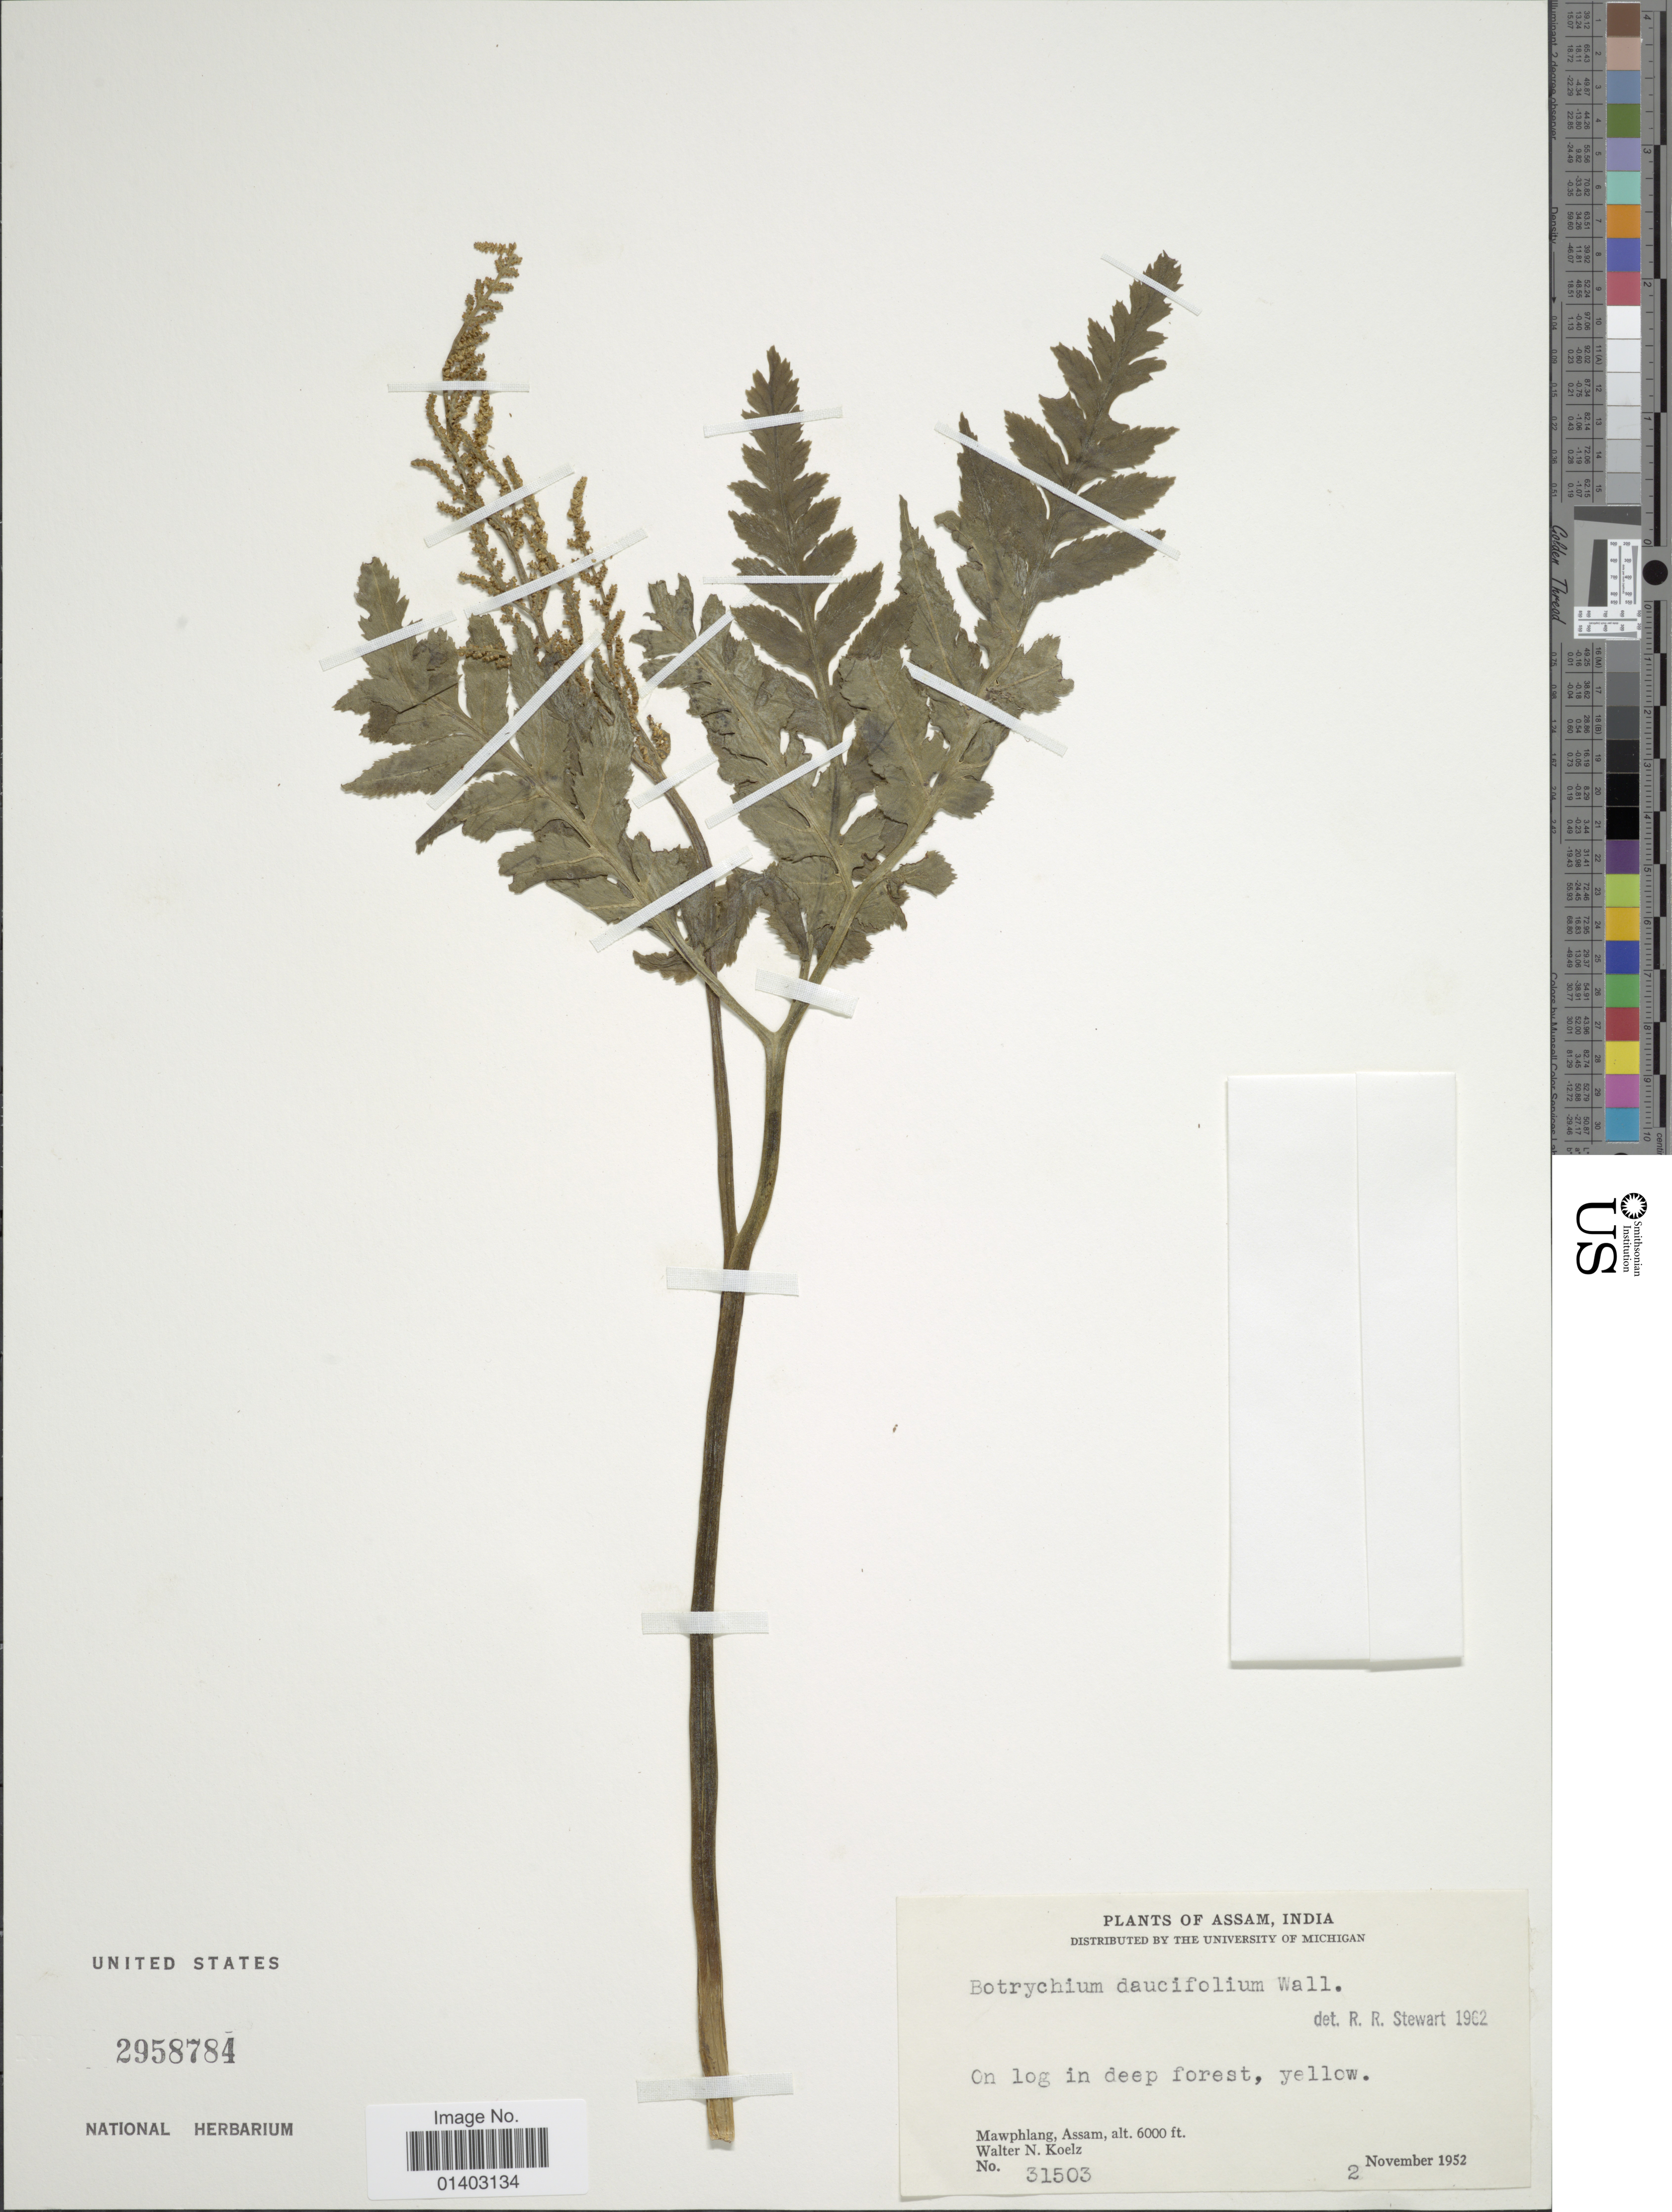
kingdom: Plantae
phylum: Tracheophyta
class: Polypodiopsida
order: Ophioglossales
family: Ophioglossaceae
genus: Botrychium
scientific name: Botrychium daucifolium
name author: (Wall.) Hook. & Grev.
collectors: W. N. Koelz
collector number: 31503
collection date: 1952-11-02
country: India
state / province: Assam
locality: Mawphlang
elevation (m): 1829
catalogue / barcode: US 2958784